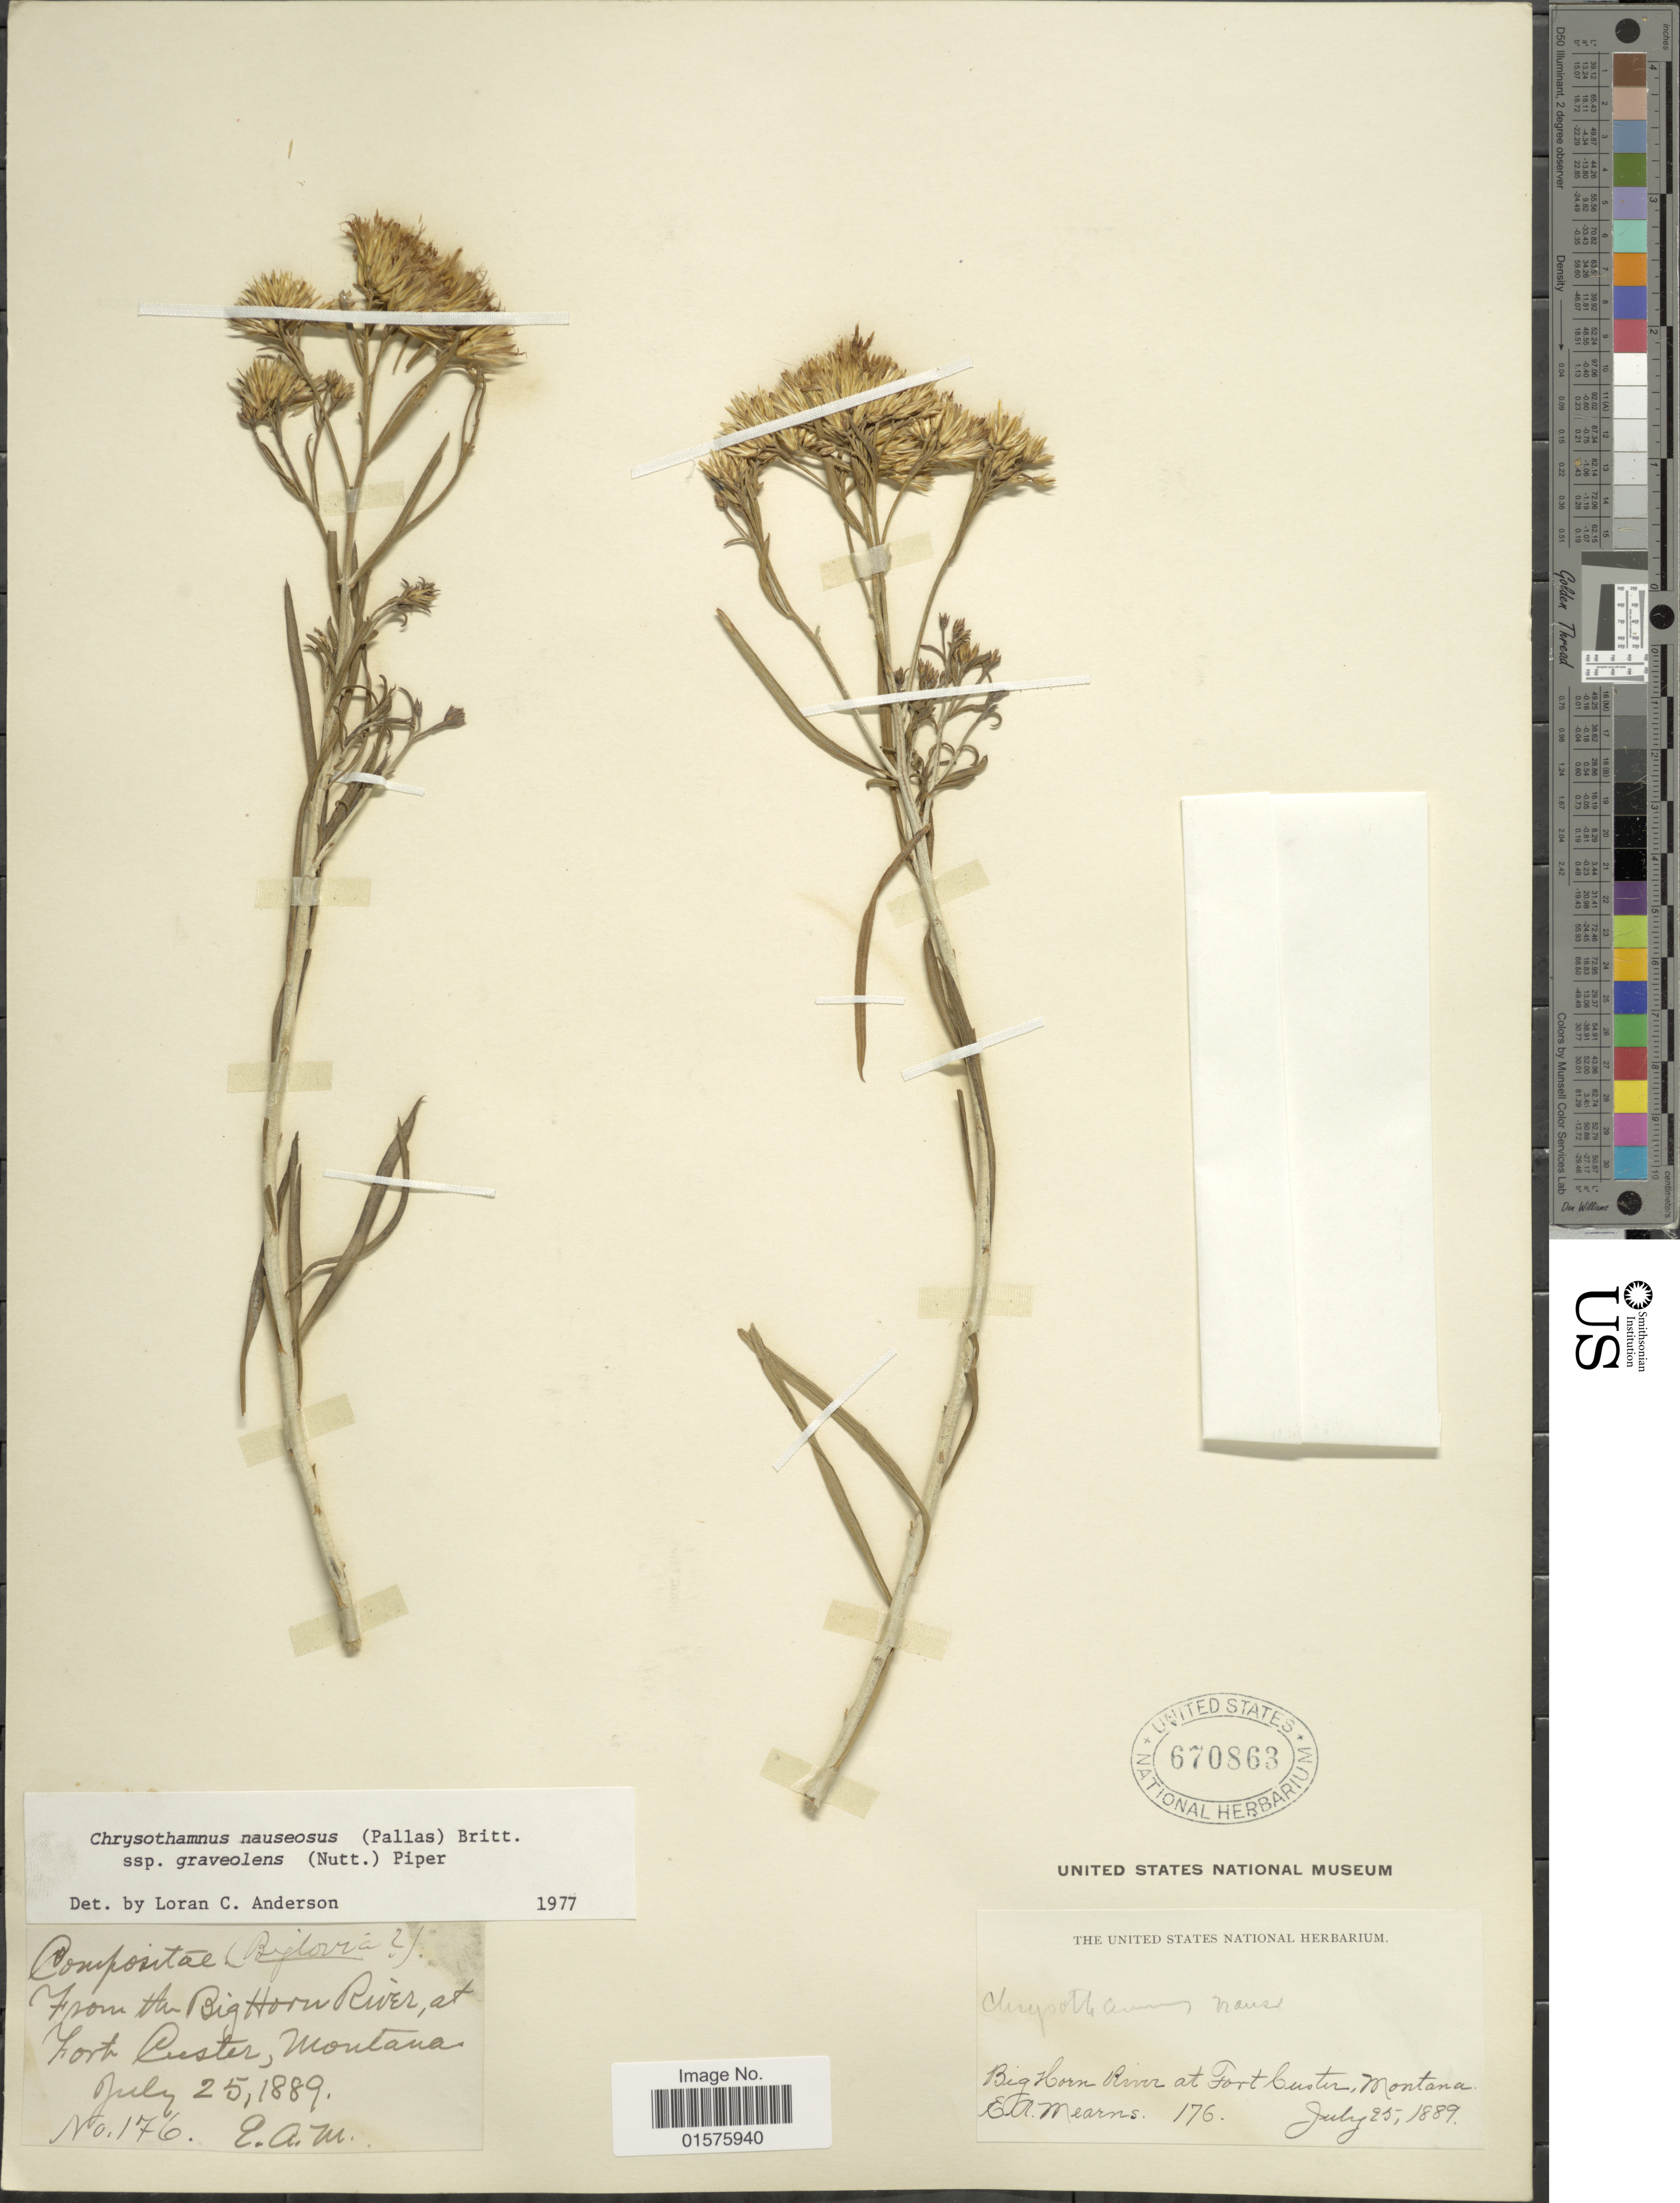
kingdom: Plantae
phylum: Tracheophyta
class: Magnoliopsida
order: Asterales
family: Asteraceae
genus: Ericameria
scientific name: Ericameria nauseosa var. graveolens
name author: (Nutt.) Reveal & Schuyler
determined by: Urbatsch, Lowell E., Curator (LSU), Louisiana State University (UNITED STATES)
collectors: E. A. Mearns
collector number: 176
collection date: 1889-07-25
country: United States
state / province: Montana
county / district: Big Horn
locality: From the Bighorn River, at Fort Custer.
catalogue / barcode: US 670863